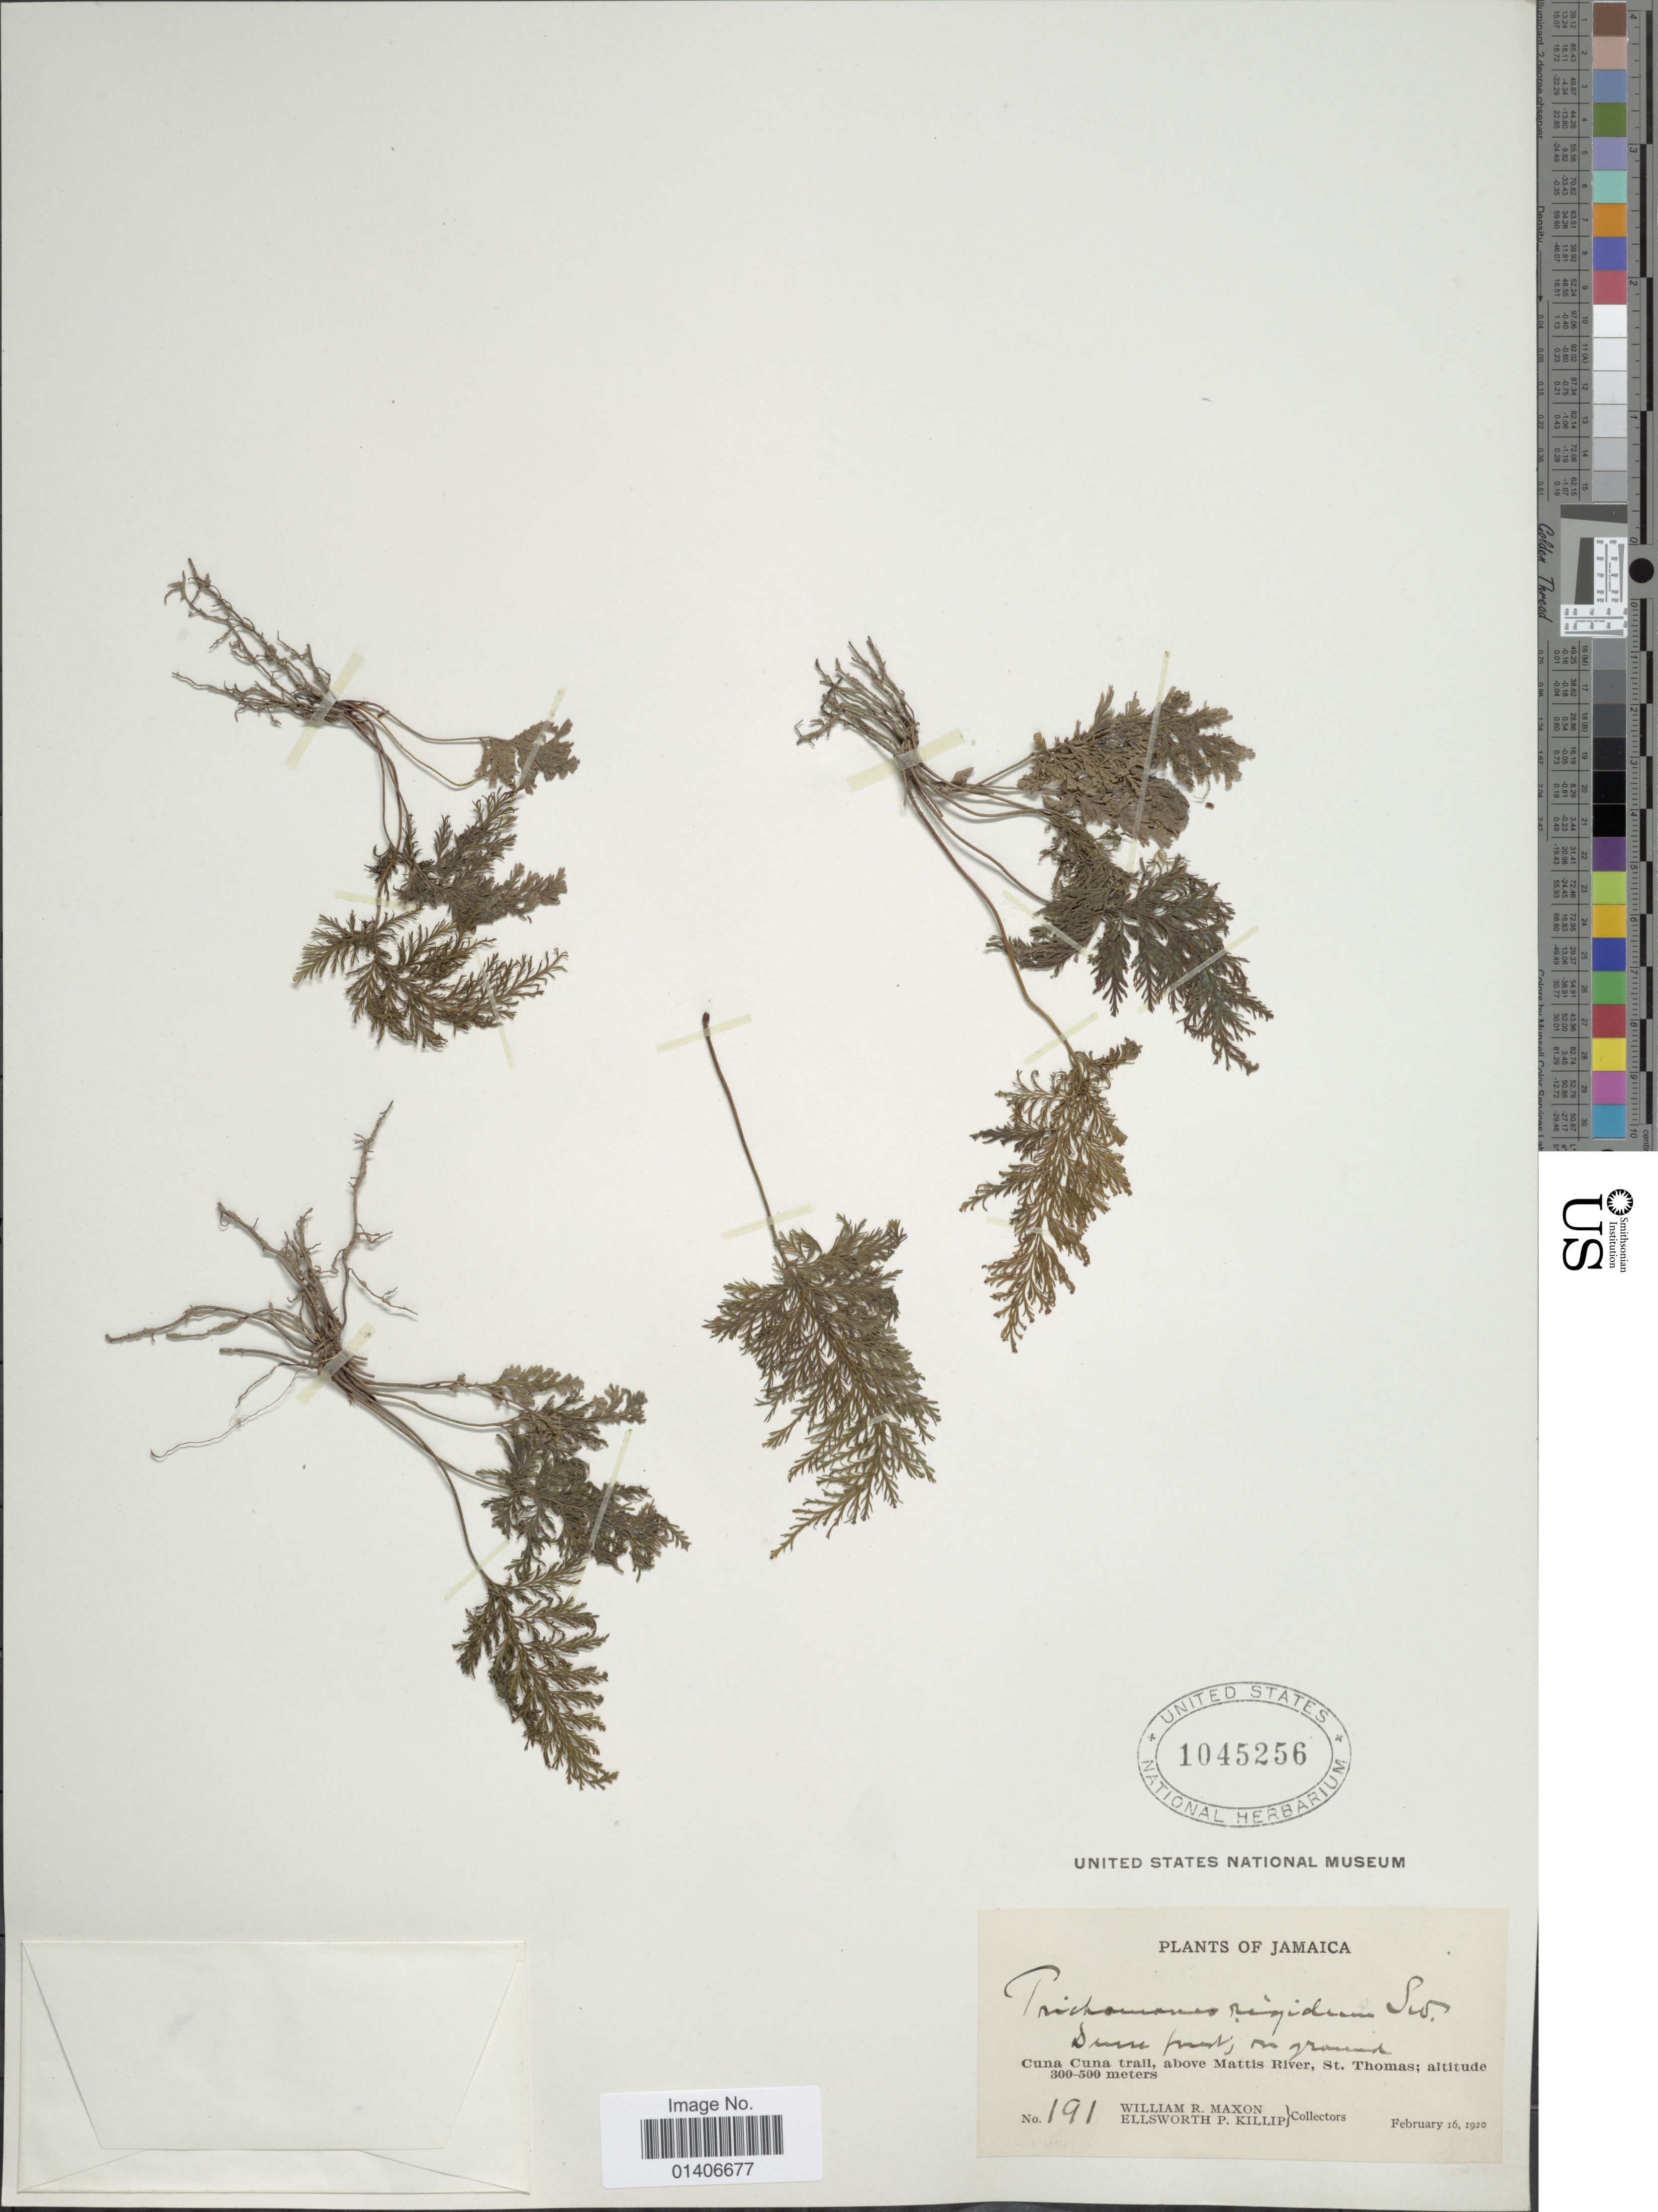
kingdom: Plantae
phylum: Tracheophyta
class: Polypodiopsida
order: Hymenophyllales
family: Hymenophyllaceae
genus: Abrodictyum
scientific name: Abrodictyum rigidum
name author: (Sw.) Ebihara & Dubuisson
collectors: W. R. Maxon & E. P. Killip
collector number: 191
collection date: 1920-02-16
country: Jamaica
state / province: Saint Thomas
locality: Cuna Cuna trail above Mattis River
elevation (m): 300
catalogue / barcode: US 1045256